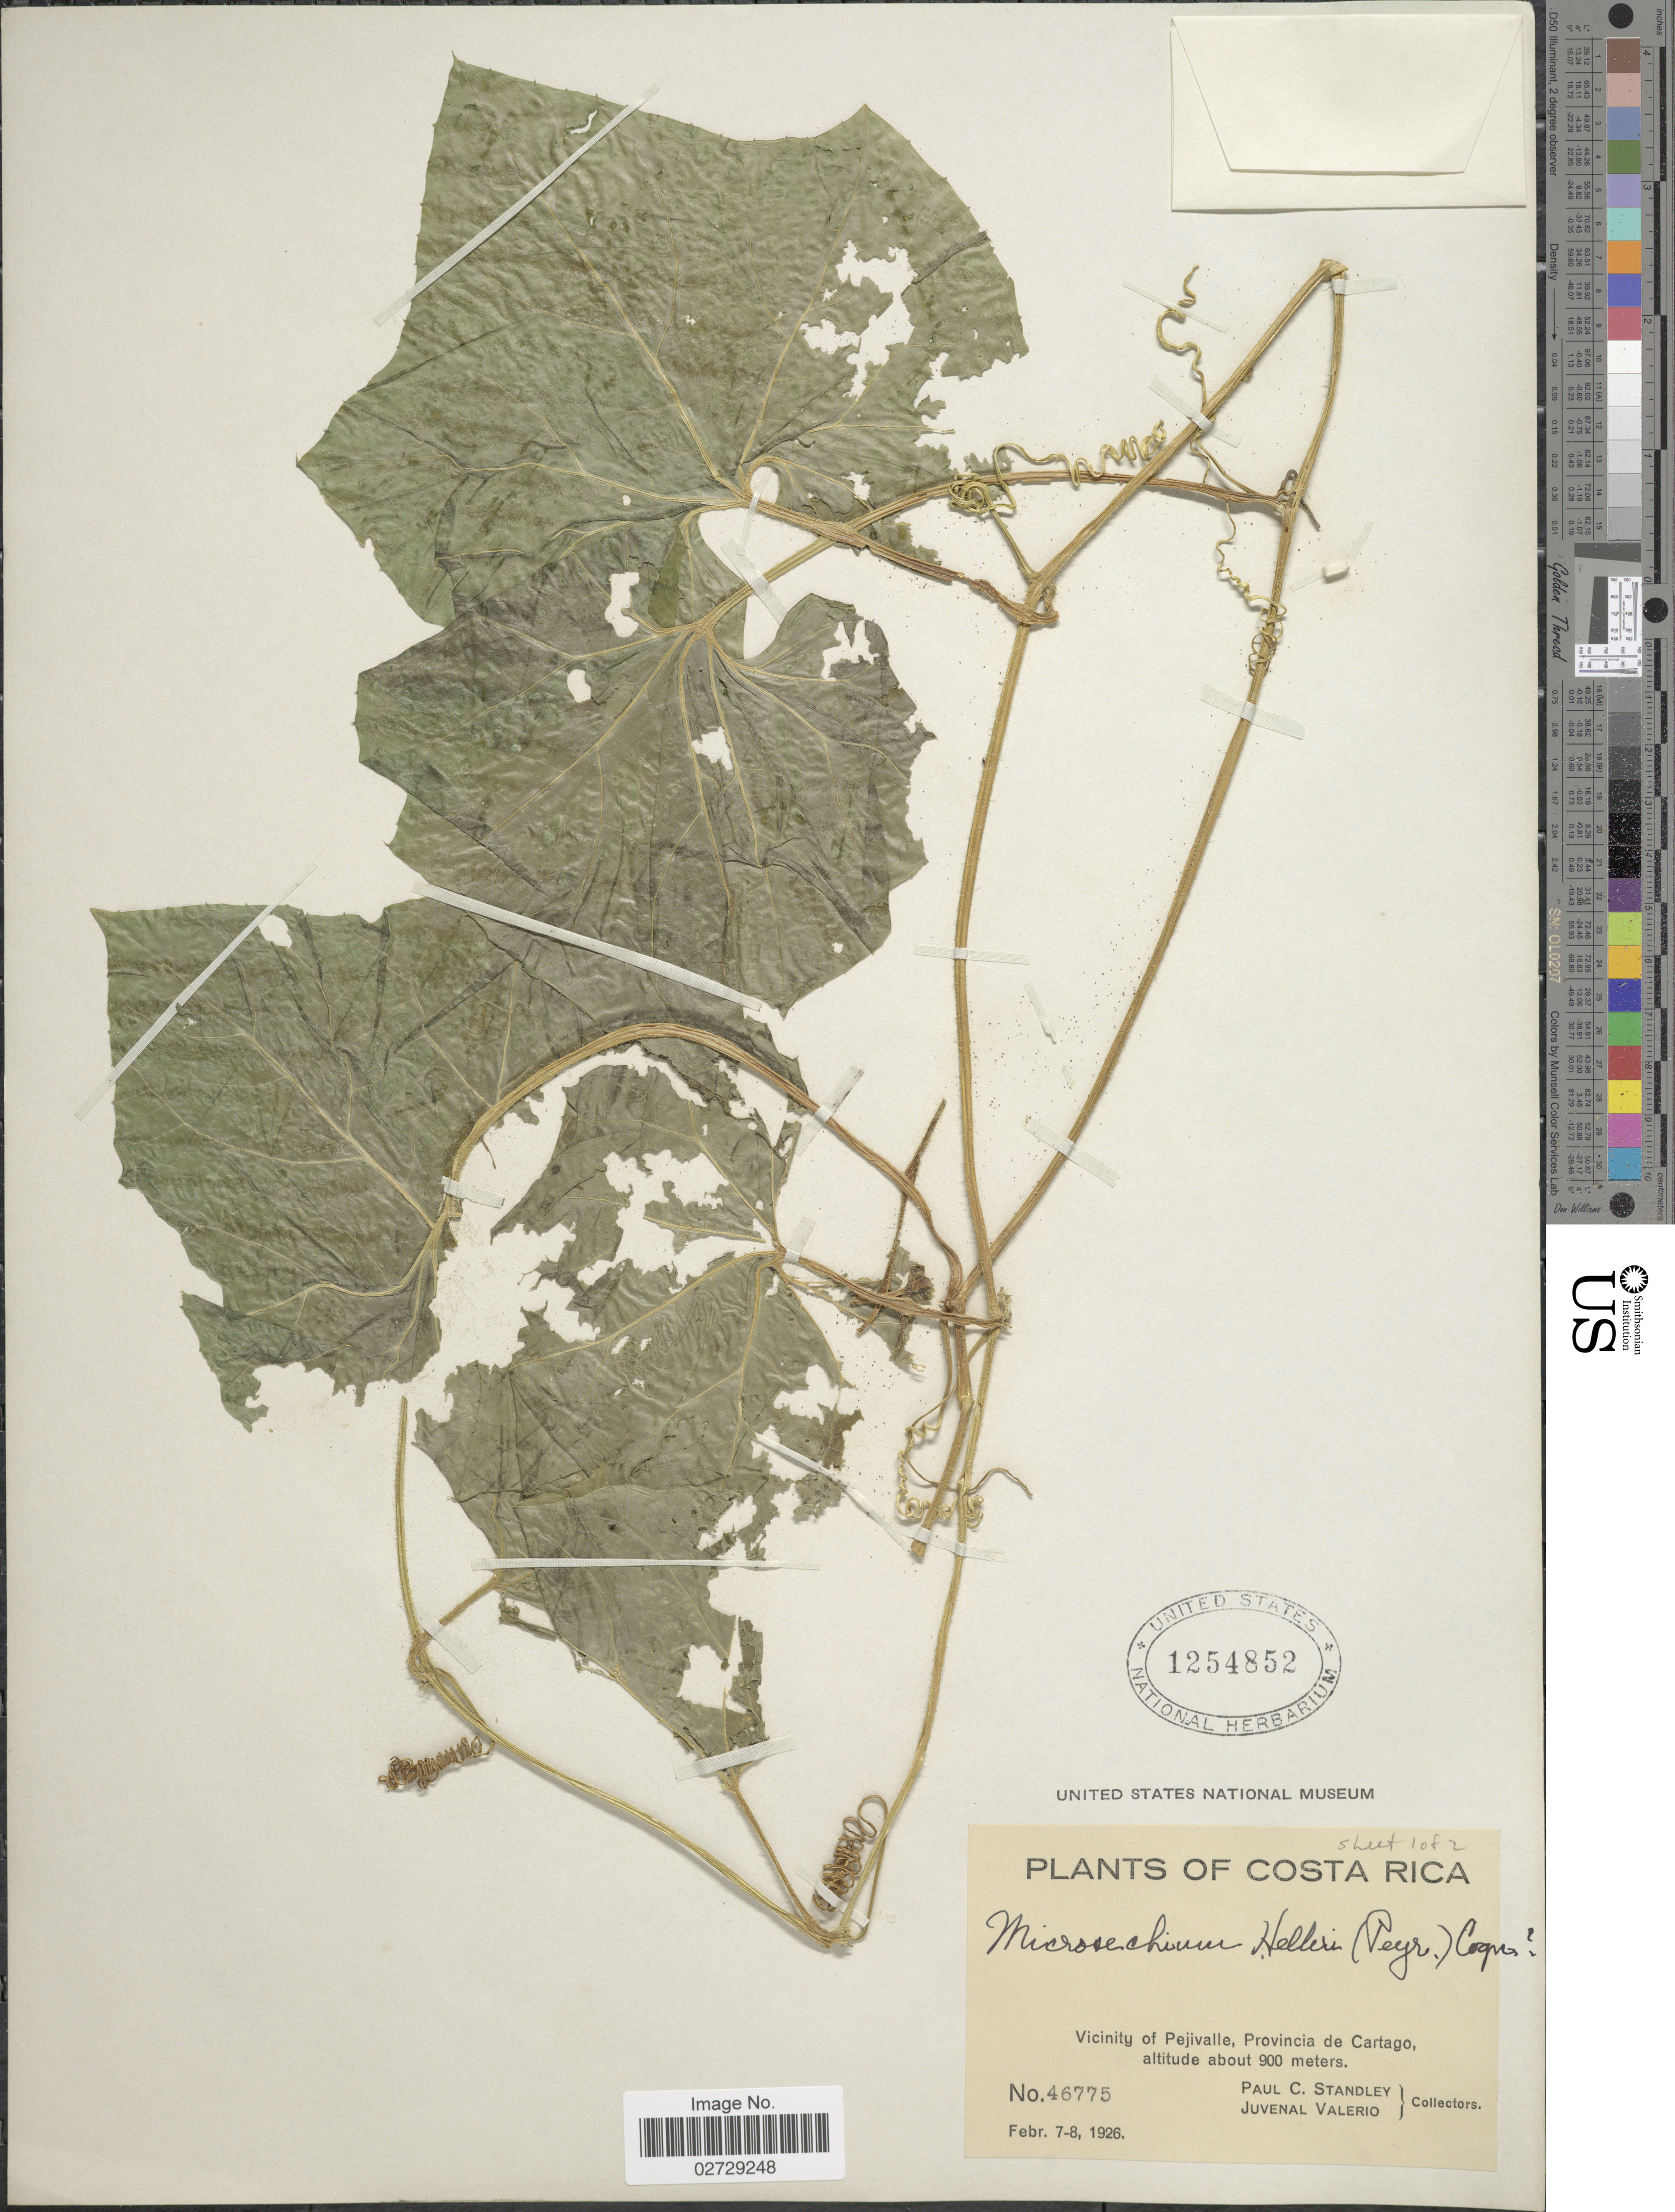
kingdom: Plantae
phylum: Tracheophyta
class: Magnoliopsida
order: Cucurbitales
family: Cucurbitaceae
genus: Microsechium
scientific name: Microsechium helleri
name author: (Peyr.) Cogn.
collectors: P. C. Standley & J. Valerio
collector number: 46775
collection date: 1926-02-07/1926-02-08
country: Costa Rica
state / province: Cartago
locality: Vicinity of Pejivalle, Provincia de Cartago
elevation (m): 900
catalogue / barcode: US 1254852